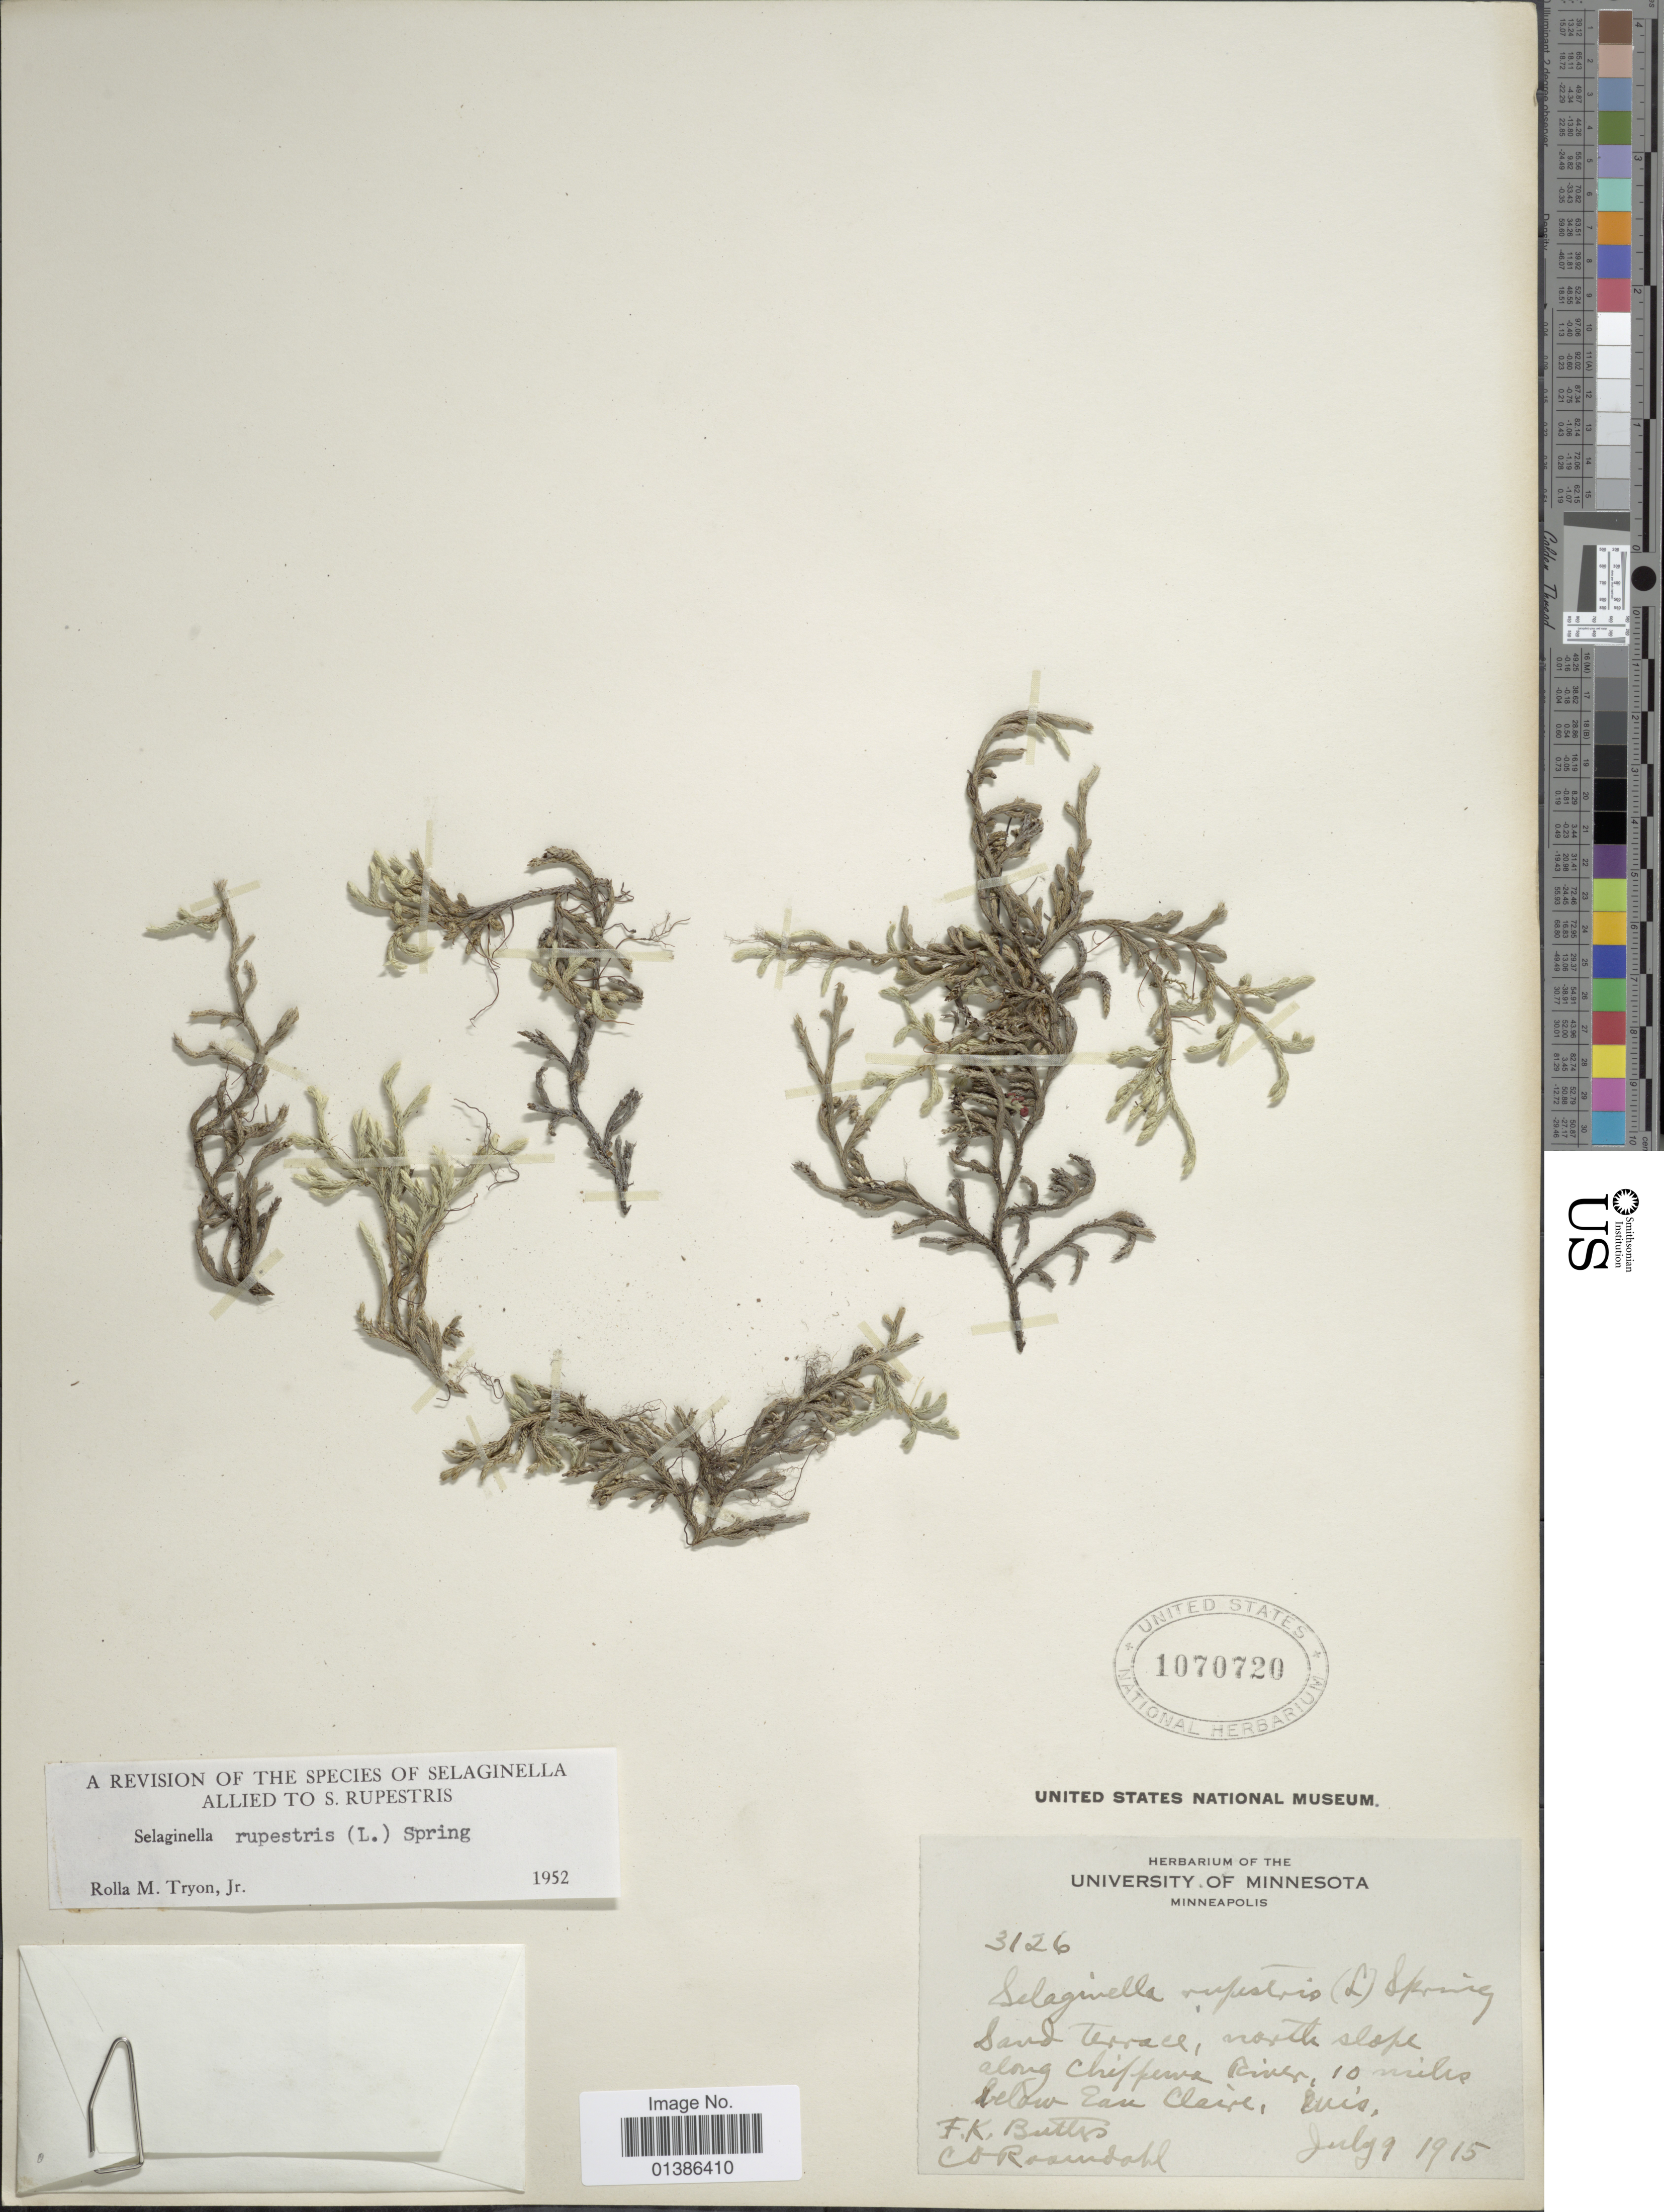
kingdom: Plantae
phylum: Tracheophyta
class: Lycopodiopsida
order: Selaginellales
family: Selaginellaceae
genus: Selaginella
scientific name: Selaginella rupestris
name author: (L.) Spring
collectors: F. K. Butters & C. O. Rosendahl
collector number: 3126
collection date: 1915-07-09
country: United States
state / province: Wisconsin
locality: North slope along Chippewa River, 10 miles below Eau Claire.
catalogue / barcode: US 1070720